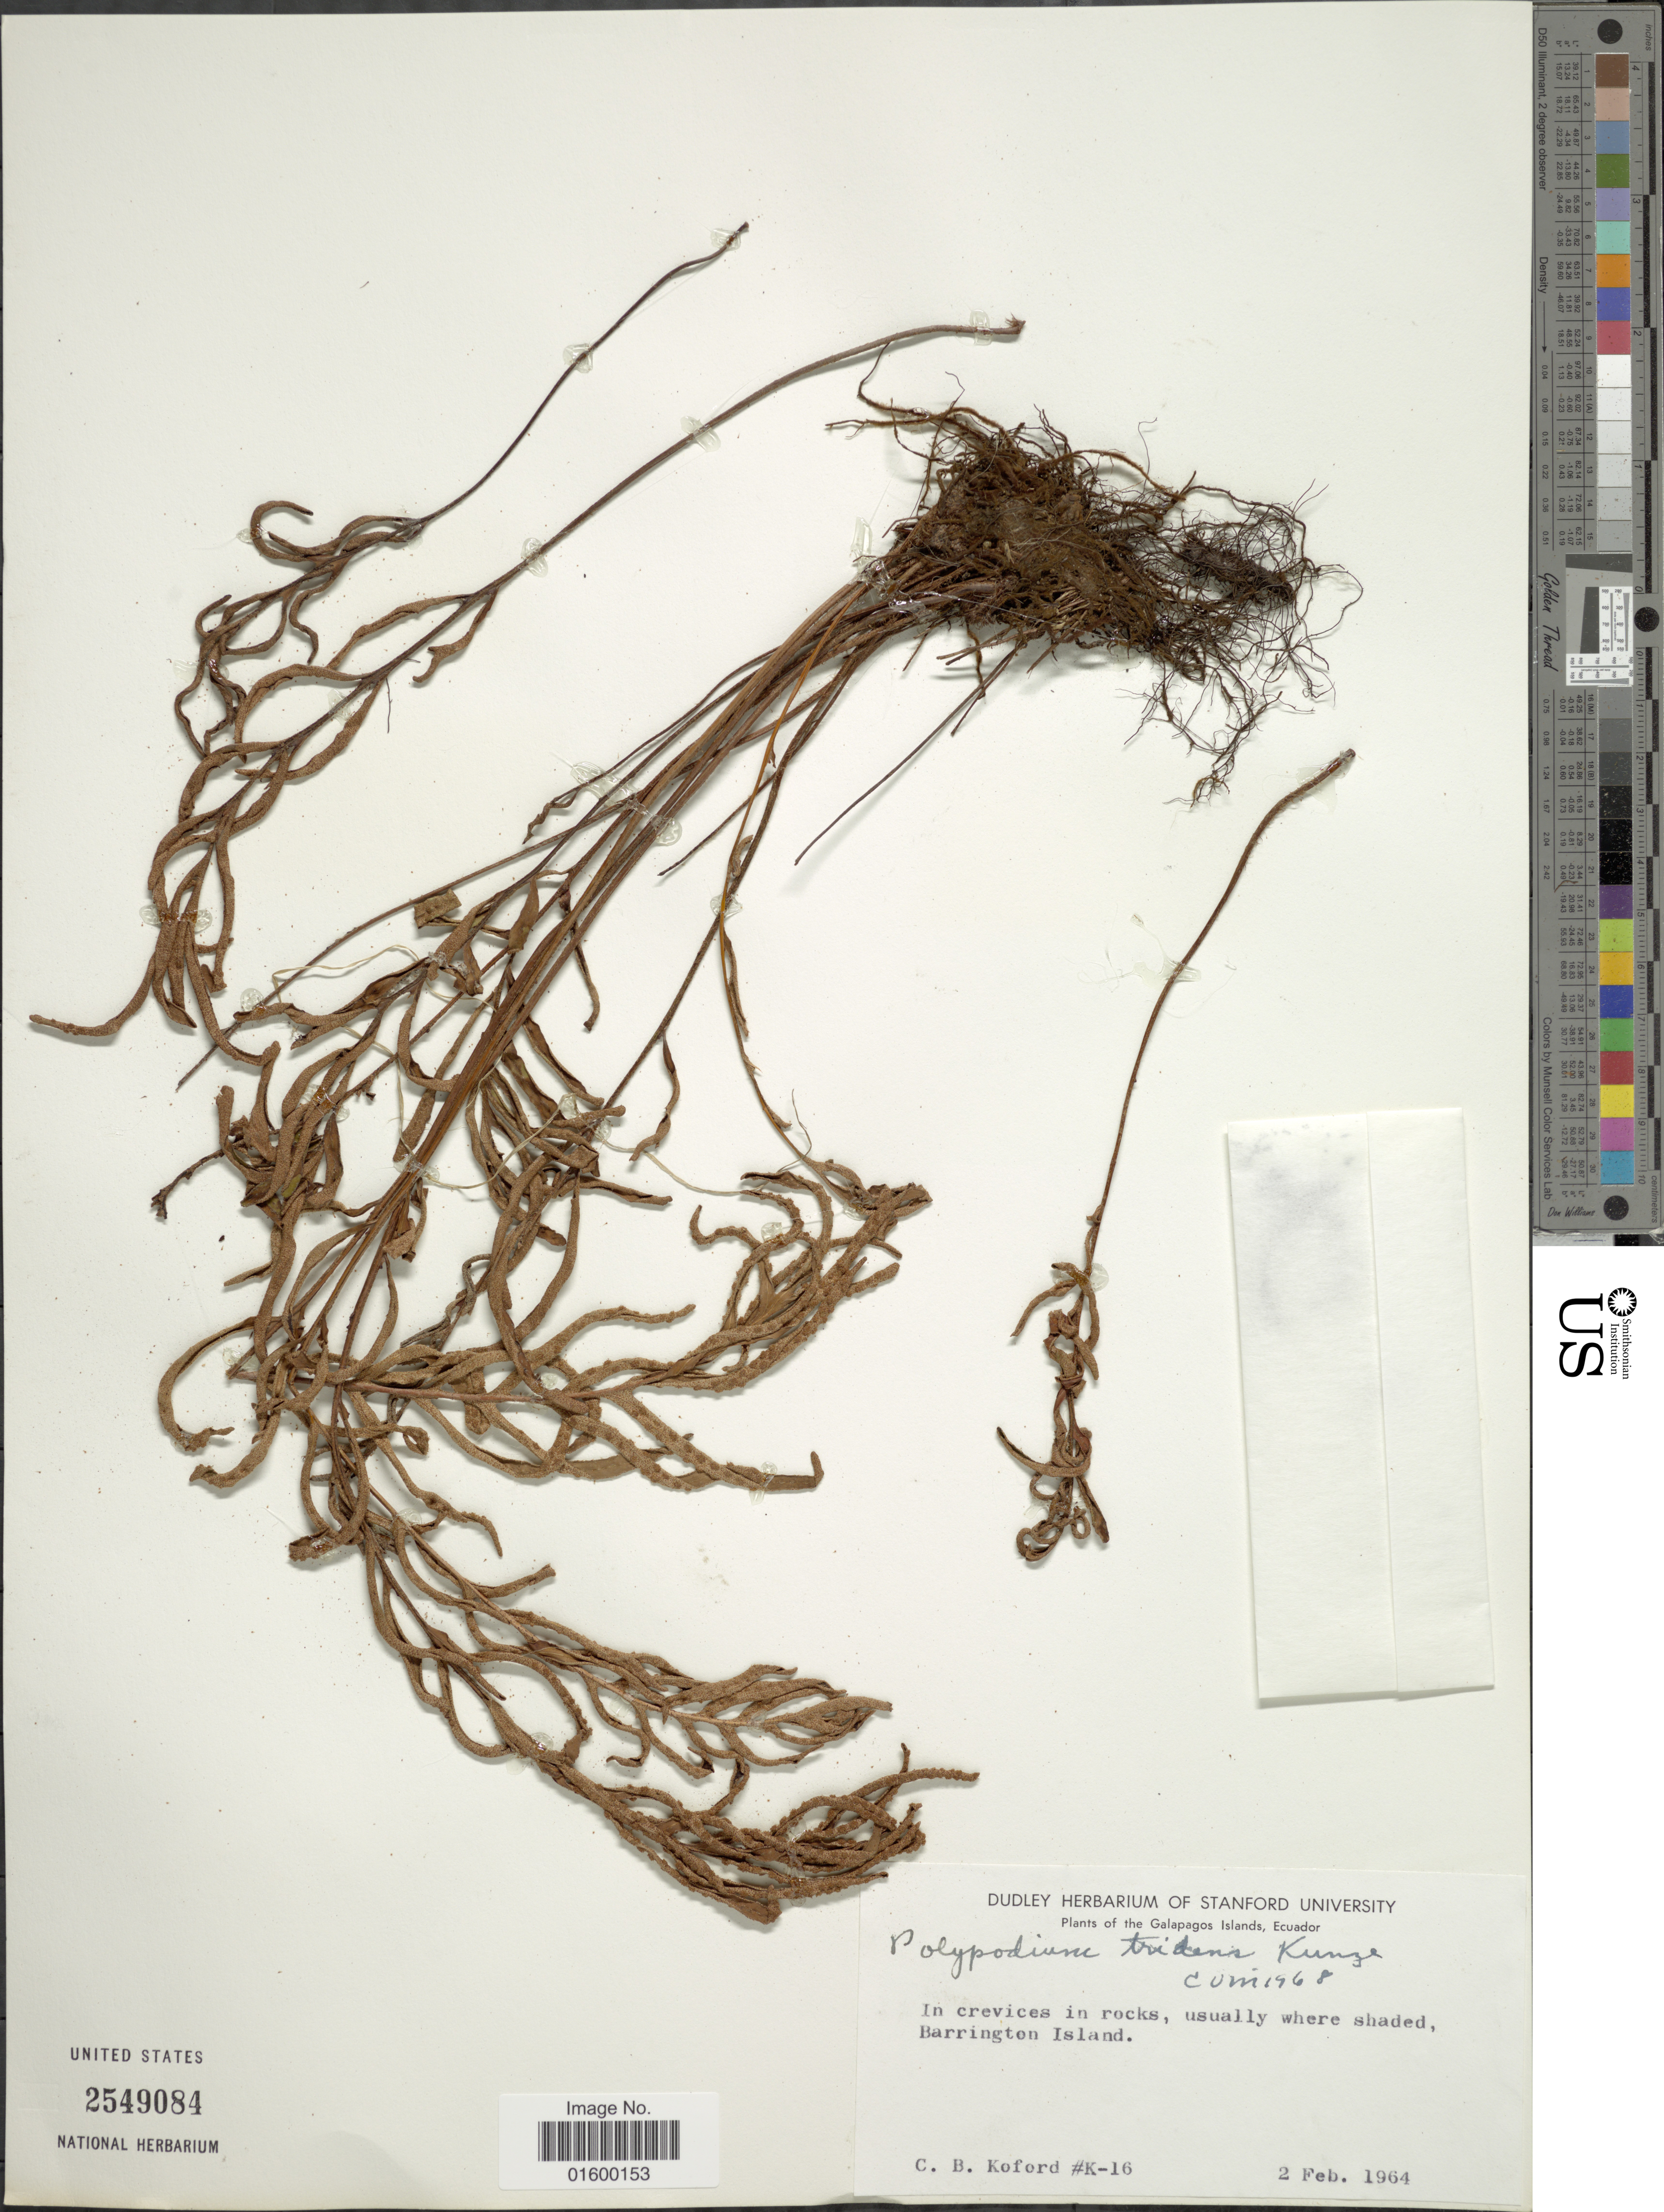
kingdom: Plantae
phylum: Tracheophyta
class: Polypodiopsida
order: Polypodiales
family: Polypodiaceae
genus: Pleopeltis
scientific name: Pleopeltis tridens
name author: J. Sm.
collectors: C. Koford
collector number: K-16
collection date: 1964-02-02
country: Ecuador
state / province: Colón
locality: Galapagos Islands, Barrington Island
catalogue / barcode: US 2549084